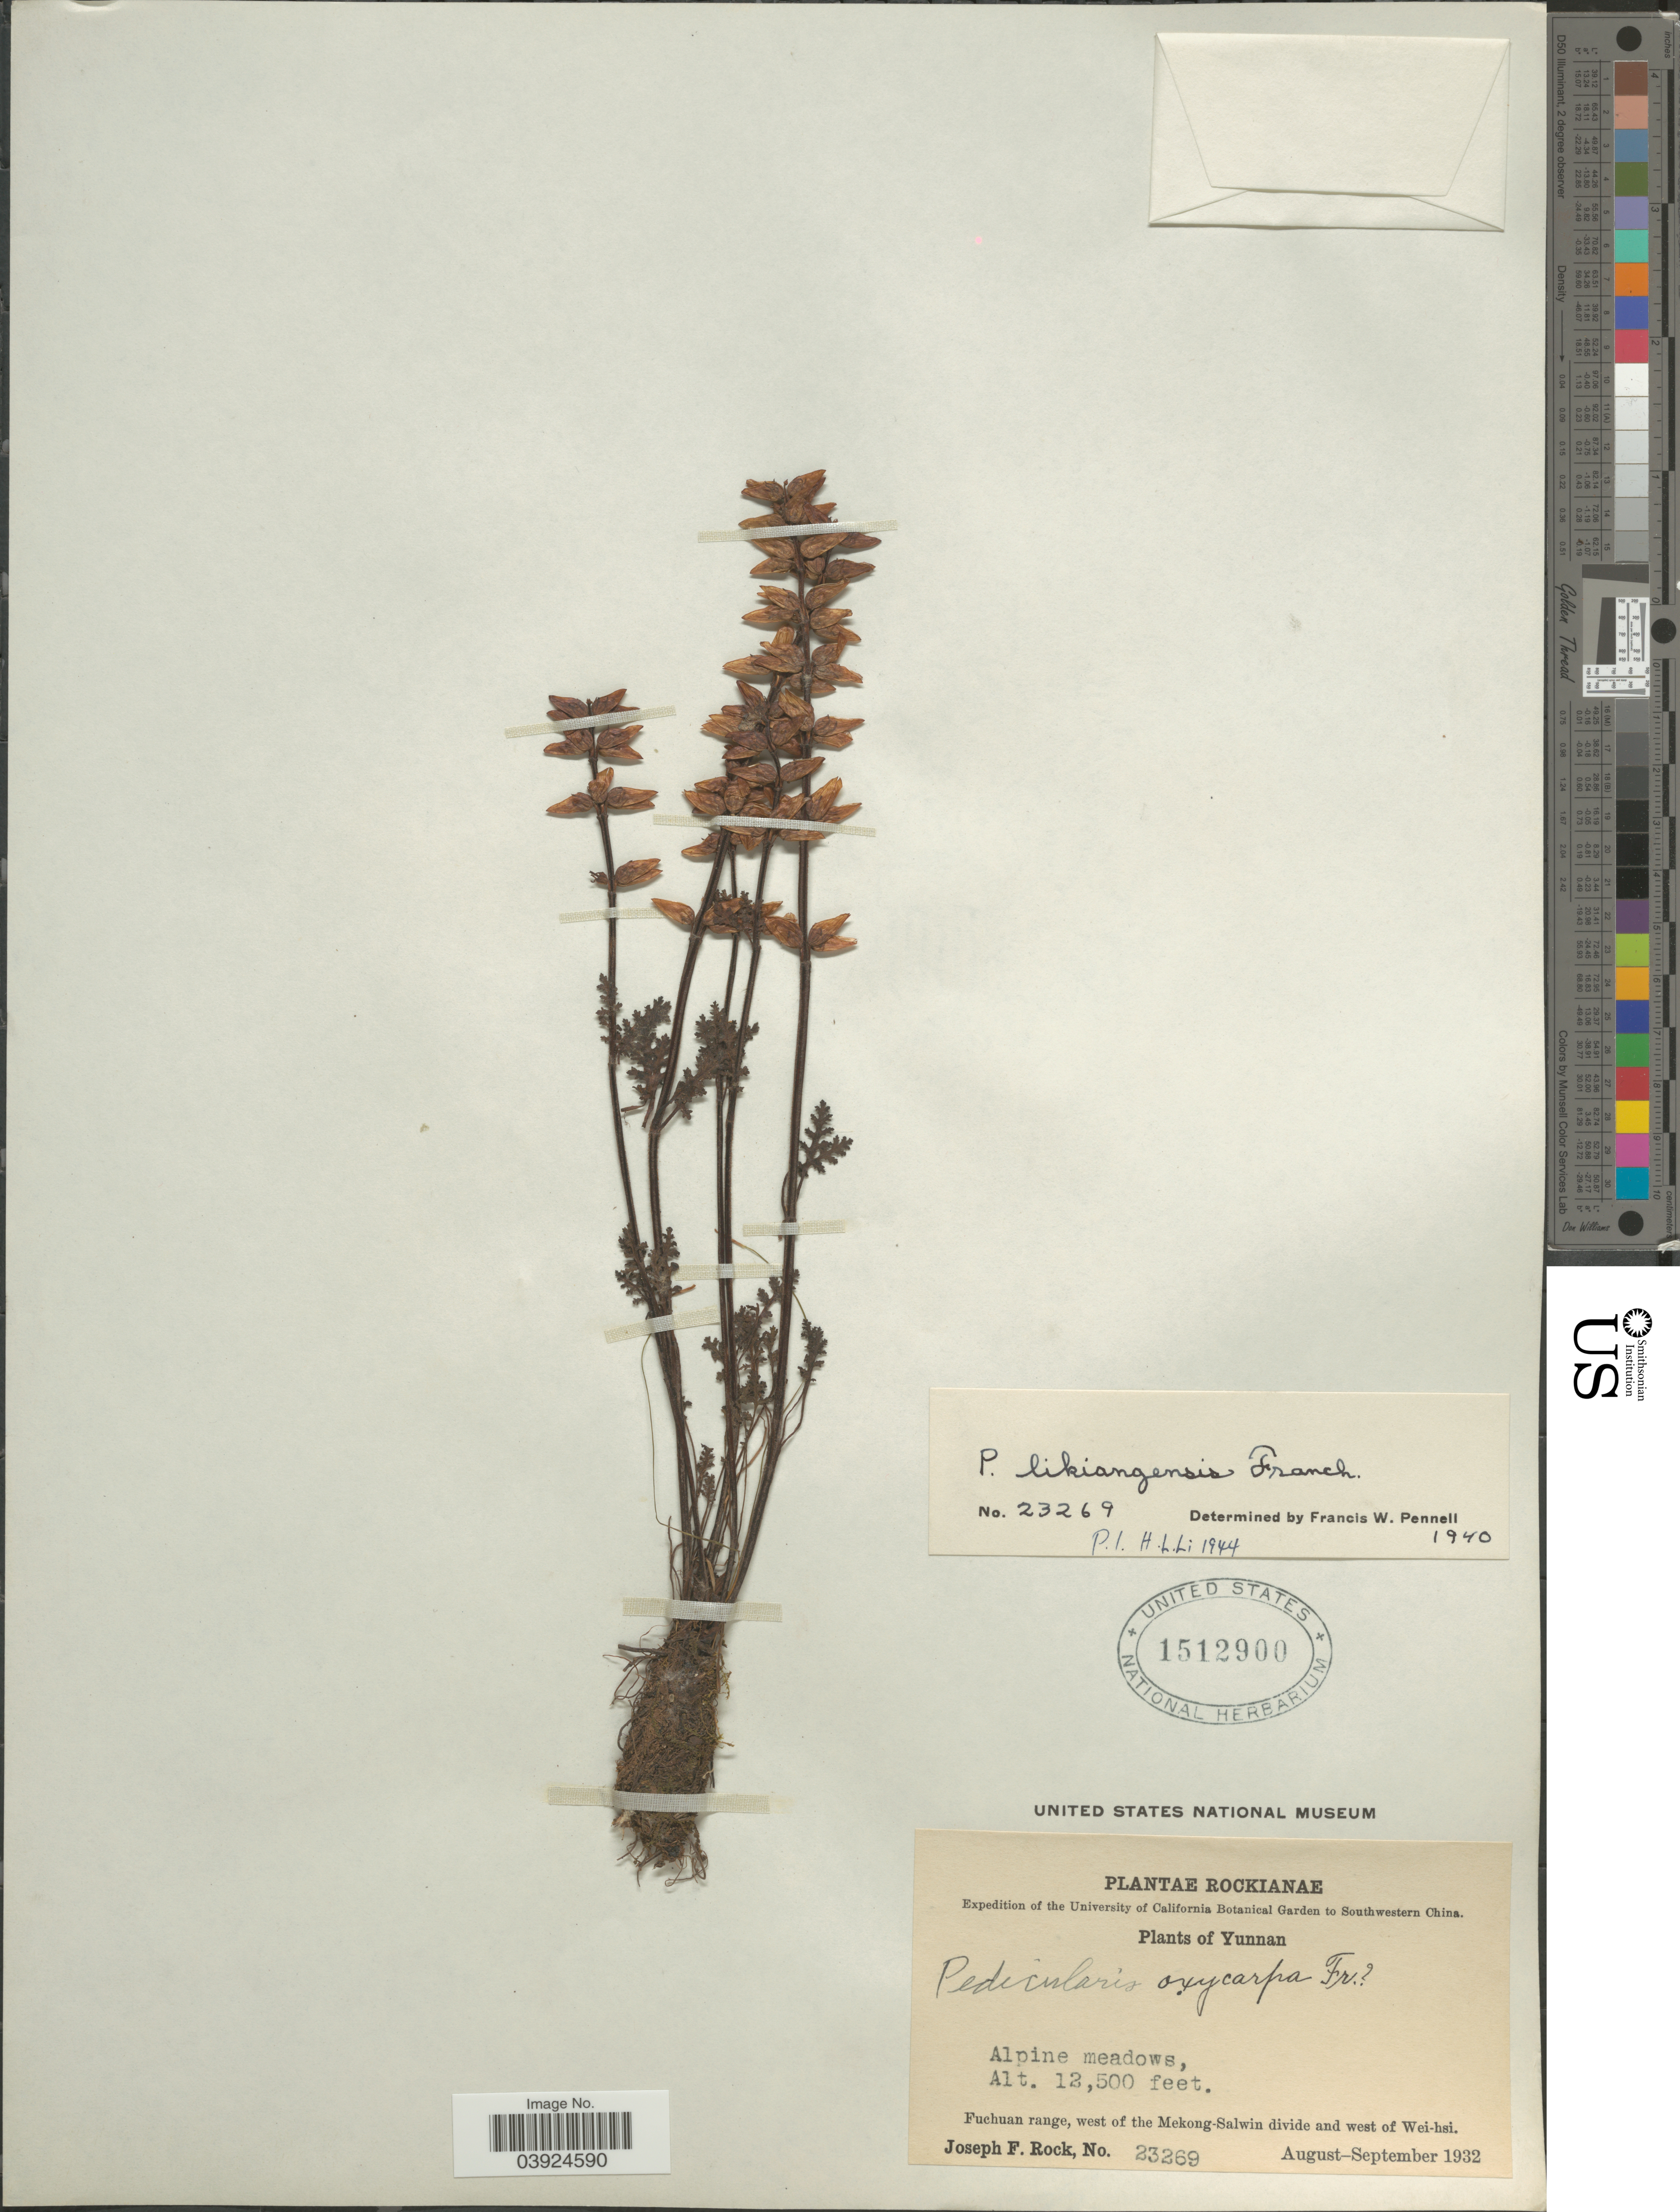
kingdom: Plantae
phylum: Tracheophyta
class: Magnoliopsida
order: Lamiales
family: Orobanchaceae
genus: Pedicularis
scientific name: Pedicularis likiangensis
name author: Franch. ex Maxim.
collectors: J. F. Rock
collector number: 23269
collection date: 1932-08/1932-09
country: China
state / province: Yunnan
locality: Southwestern China. Fuchuan range, west of the Mekong-Salwin divide and west of Wei-hsi.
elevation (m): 3810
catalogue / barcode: US 1512900